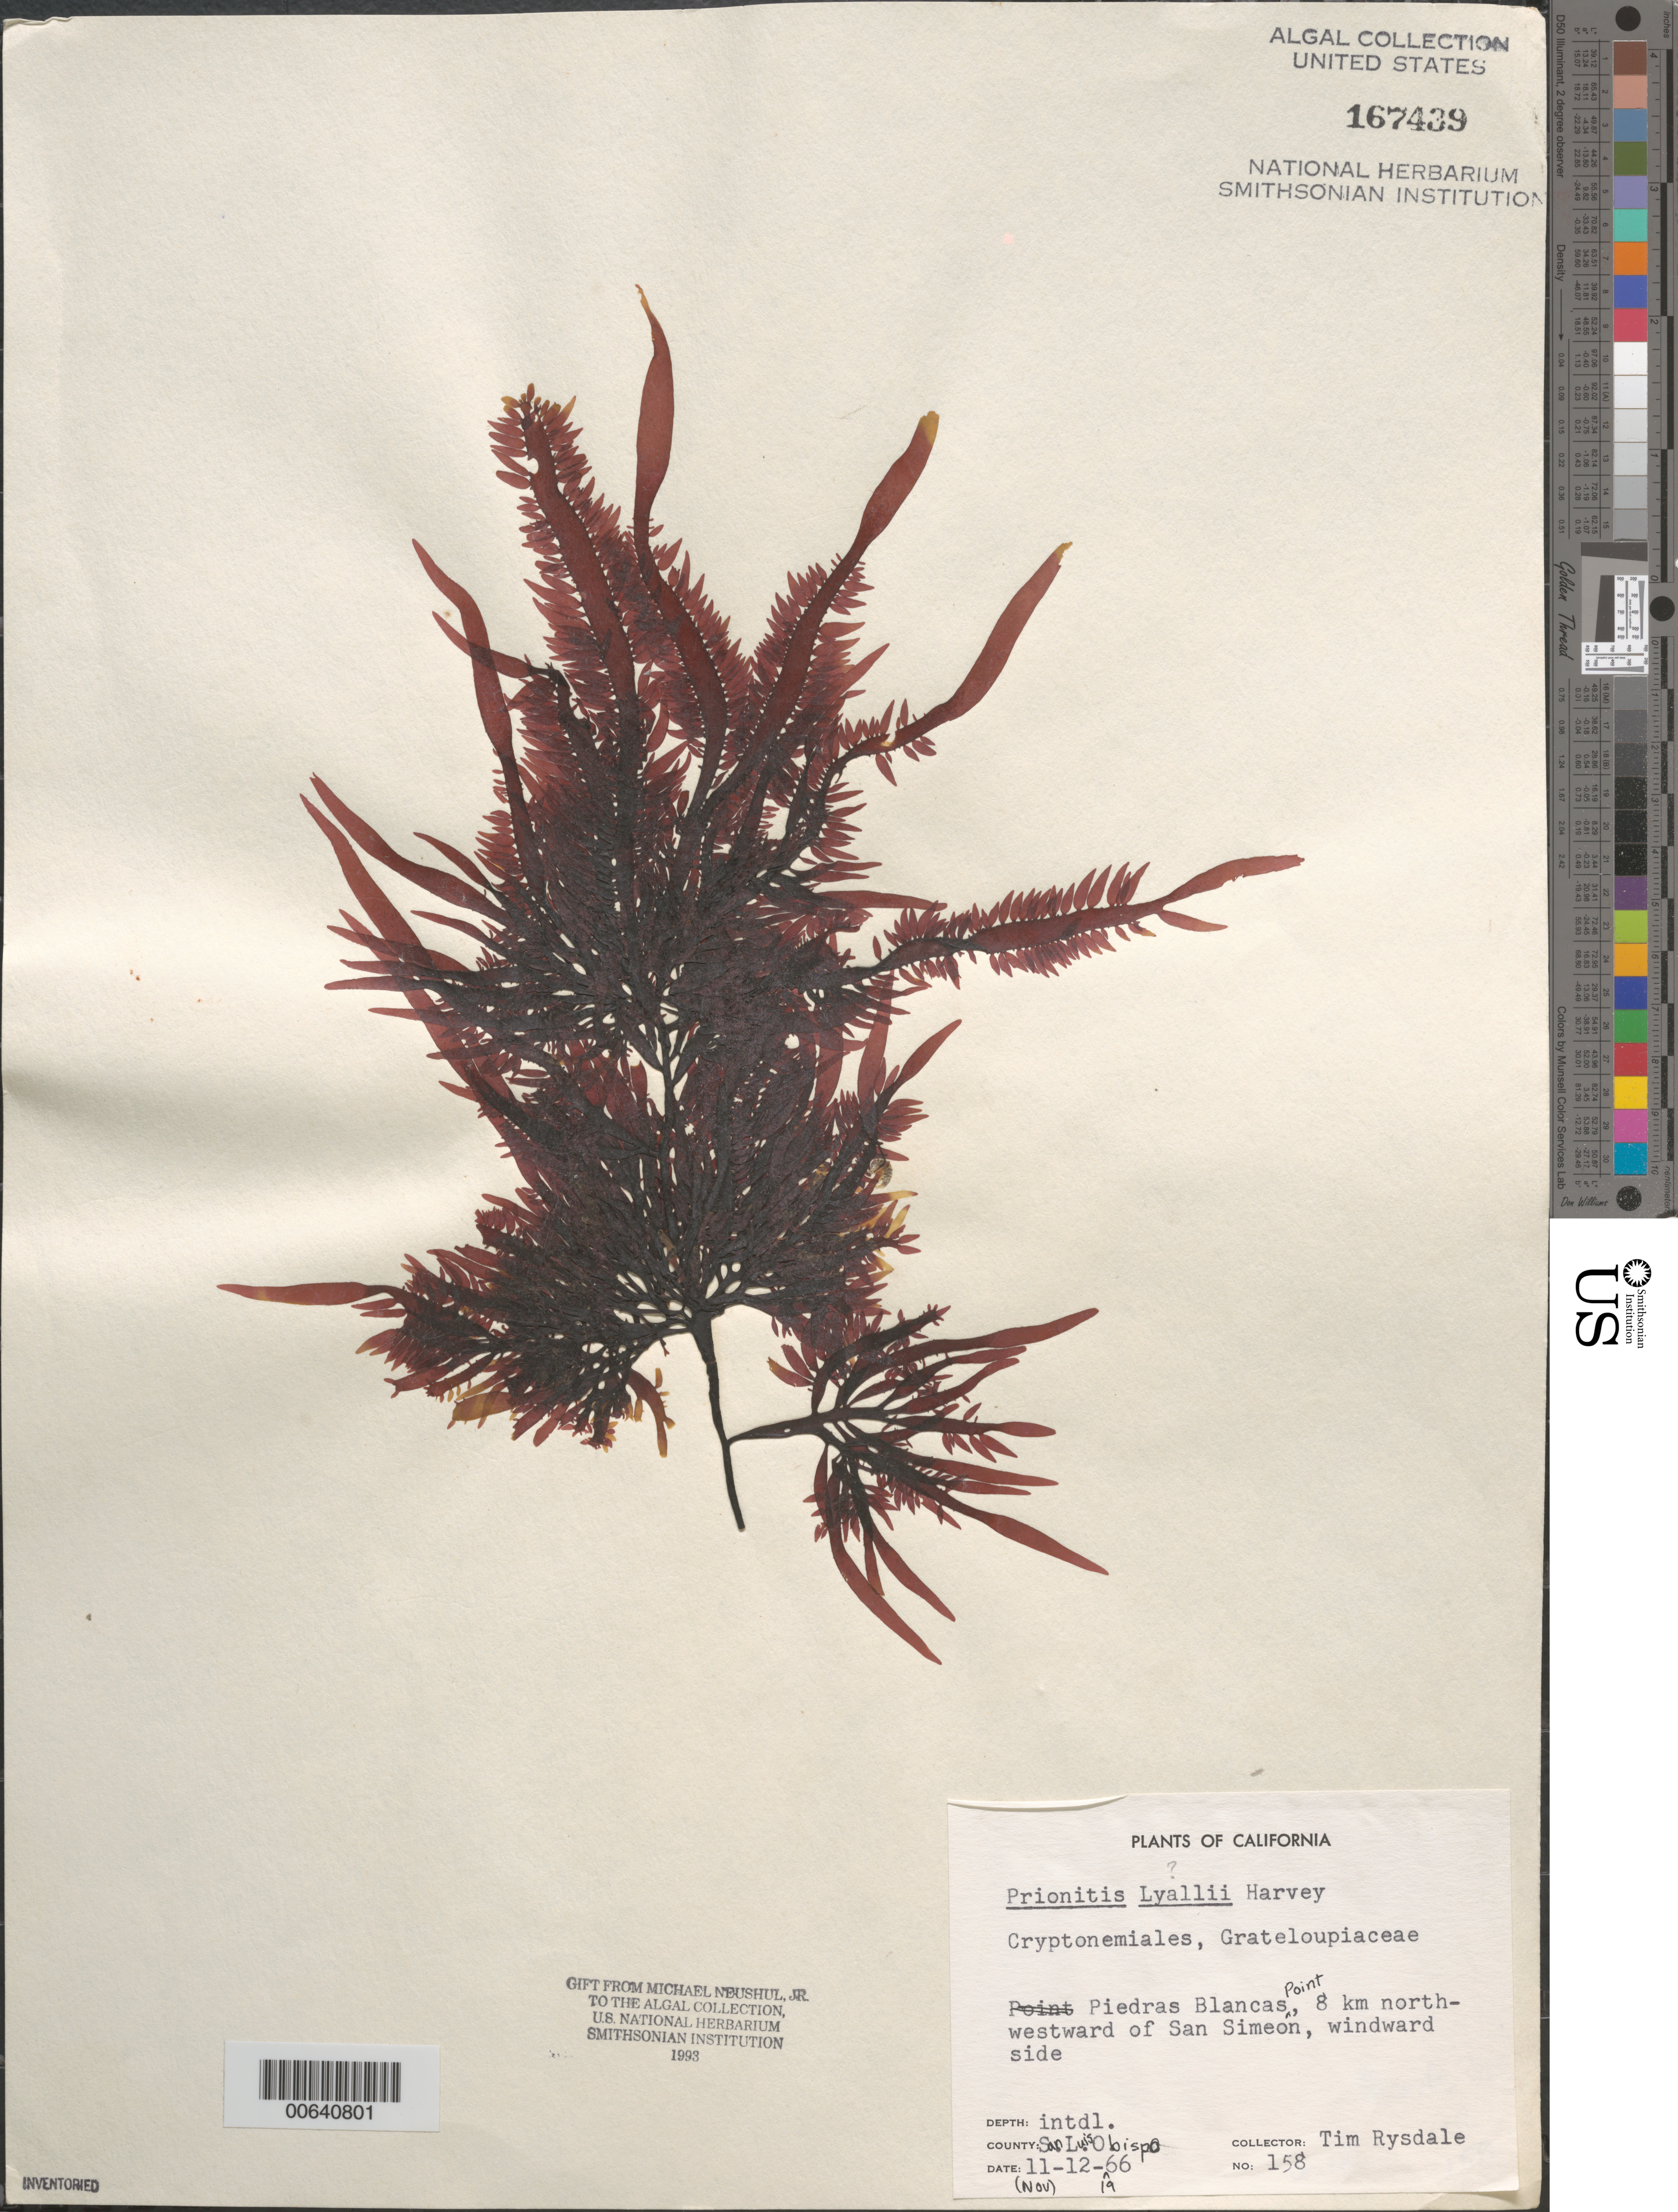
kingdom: Plantae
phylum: Rhodophyta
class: Florideophyceae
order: Cryptonemiales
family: Cryptonemiaceae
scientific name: Prionitis sternbergii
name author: (C. Agardh) J. Agardh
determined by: Algae name updating Project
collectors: T. Rysdale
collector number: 158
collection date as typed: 12 Nov 1966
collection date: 1966-11-12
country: United States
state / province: California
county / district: San Luis Obispo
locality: Point Piedras Blancas, 8 km northwest of San Simeon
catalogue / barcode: US 167439